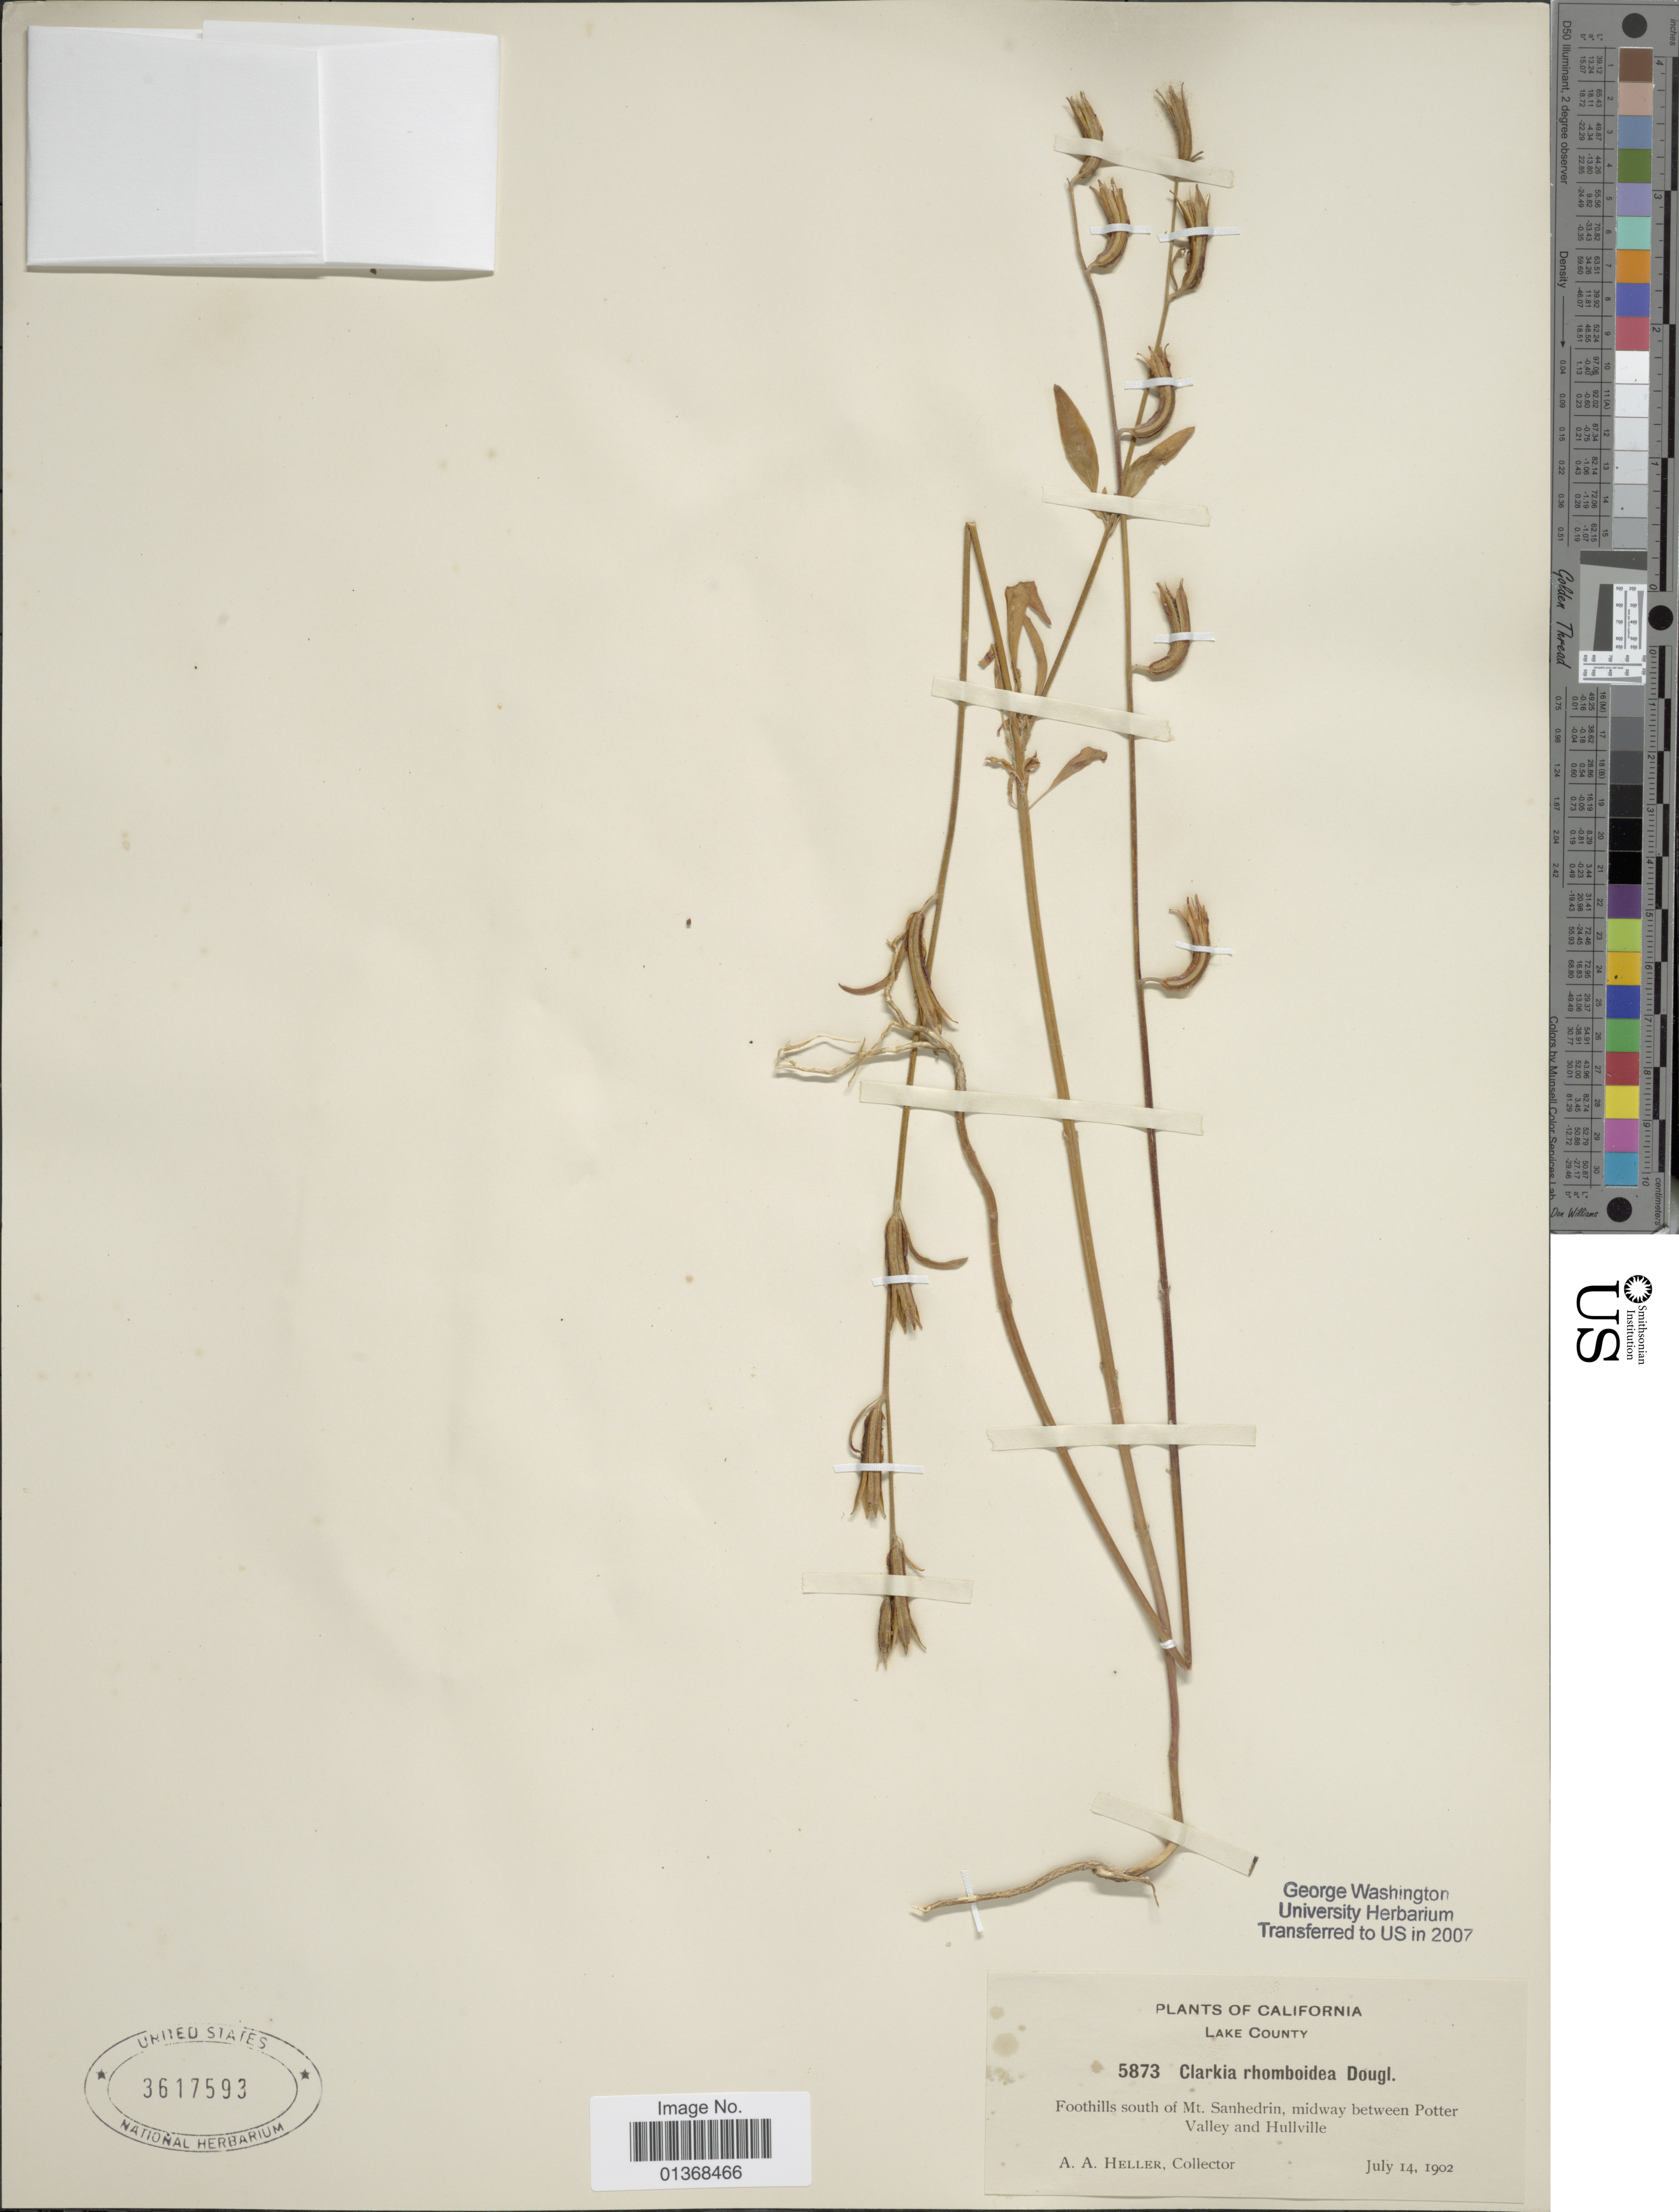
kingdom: Plantae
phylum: Tracheophyta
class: Magnoliopsida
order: Myrtales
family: Onagraceae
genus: Clarkia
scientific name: Clarkia rhomboidea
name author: Douglas ex Hook.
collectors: A. A. Heller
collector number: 5873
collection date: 1902-07-14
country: United States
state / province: California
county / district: Lake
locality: Lake County, Foothills south of Mt. Sanhedrin, midway between Potter Valley and Hullville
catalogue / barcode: US 3617593